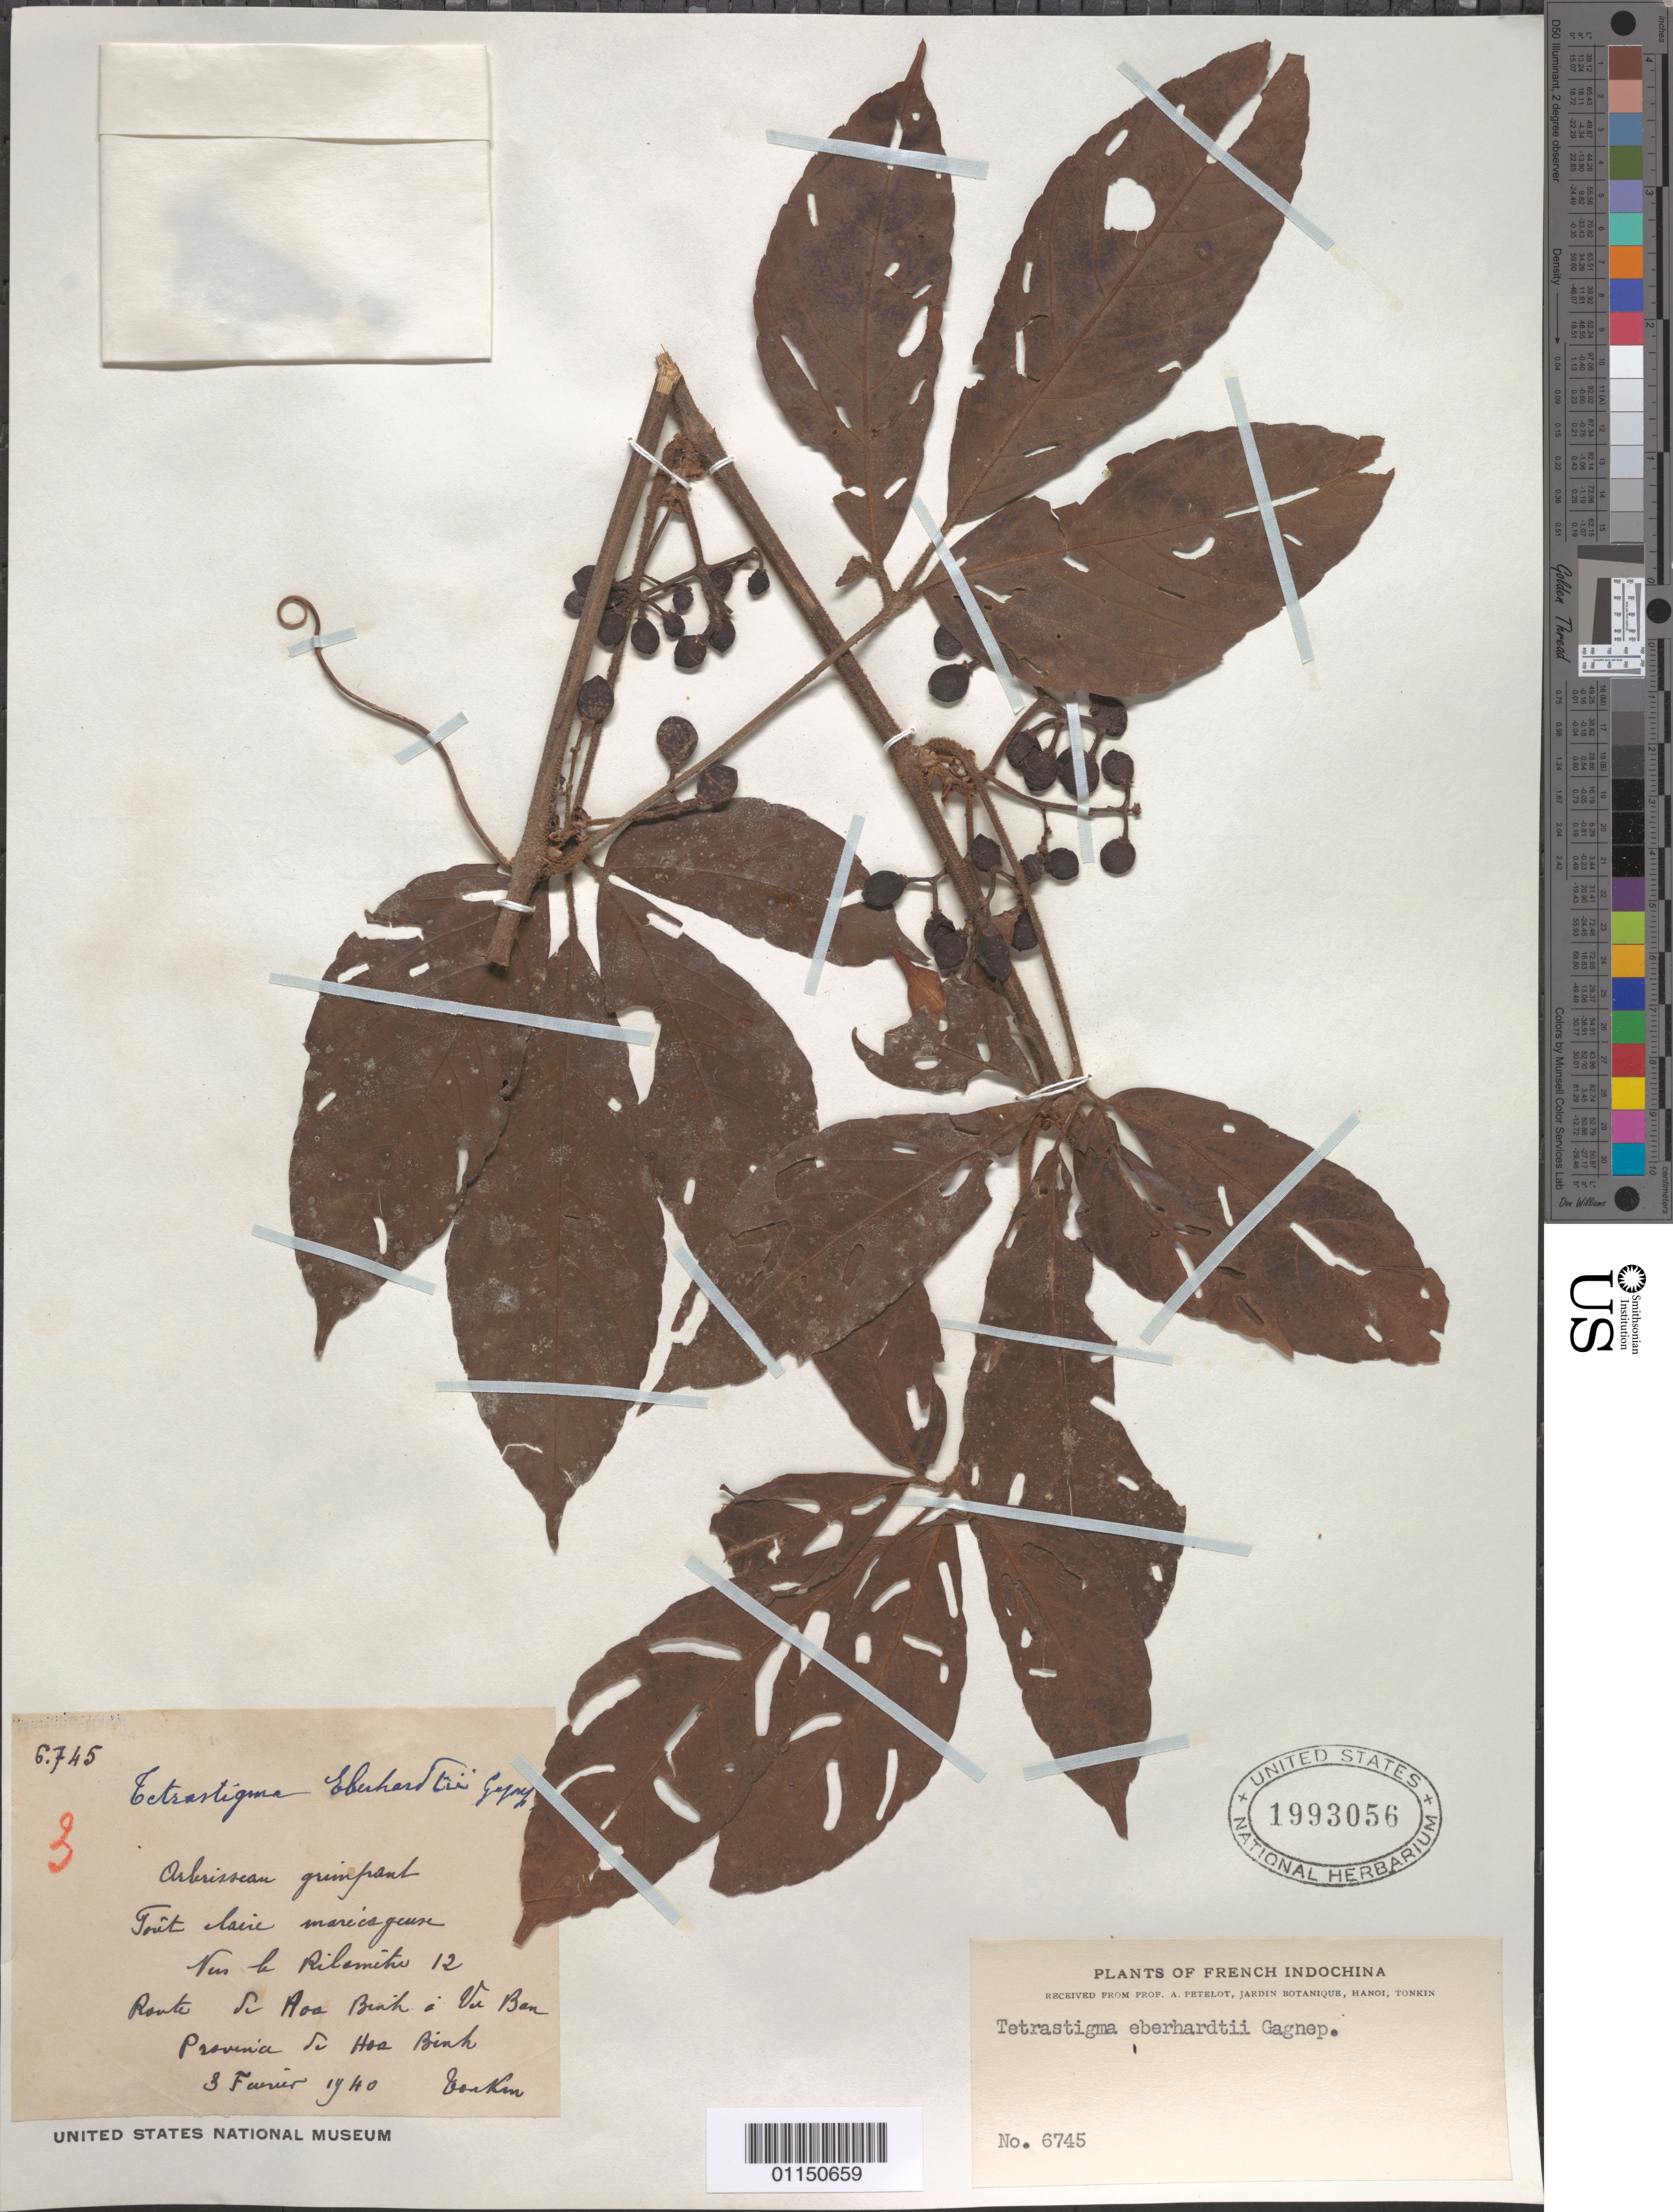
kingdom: Plantae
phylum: Tracheophyta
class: Magnoliopsida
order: Vitales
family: Vitaceae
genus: Tetrastigma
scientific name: Tetrastigma eberhardtii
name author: Gagnep.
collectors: A. Petelot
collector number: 6745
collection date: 1940-02-03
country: Vietnam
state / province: Ha Noi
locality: Tonkin.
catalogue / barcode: US 1993056